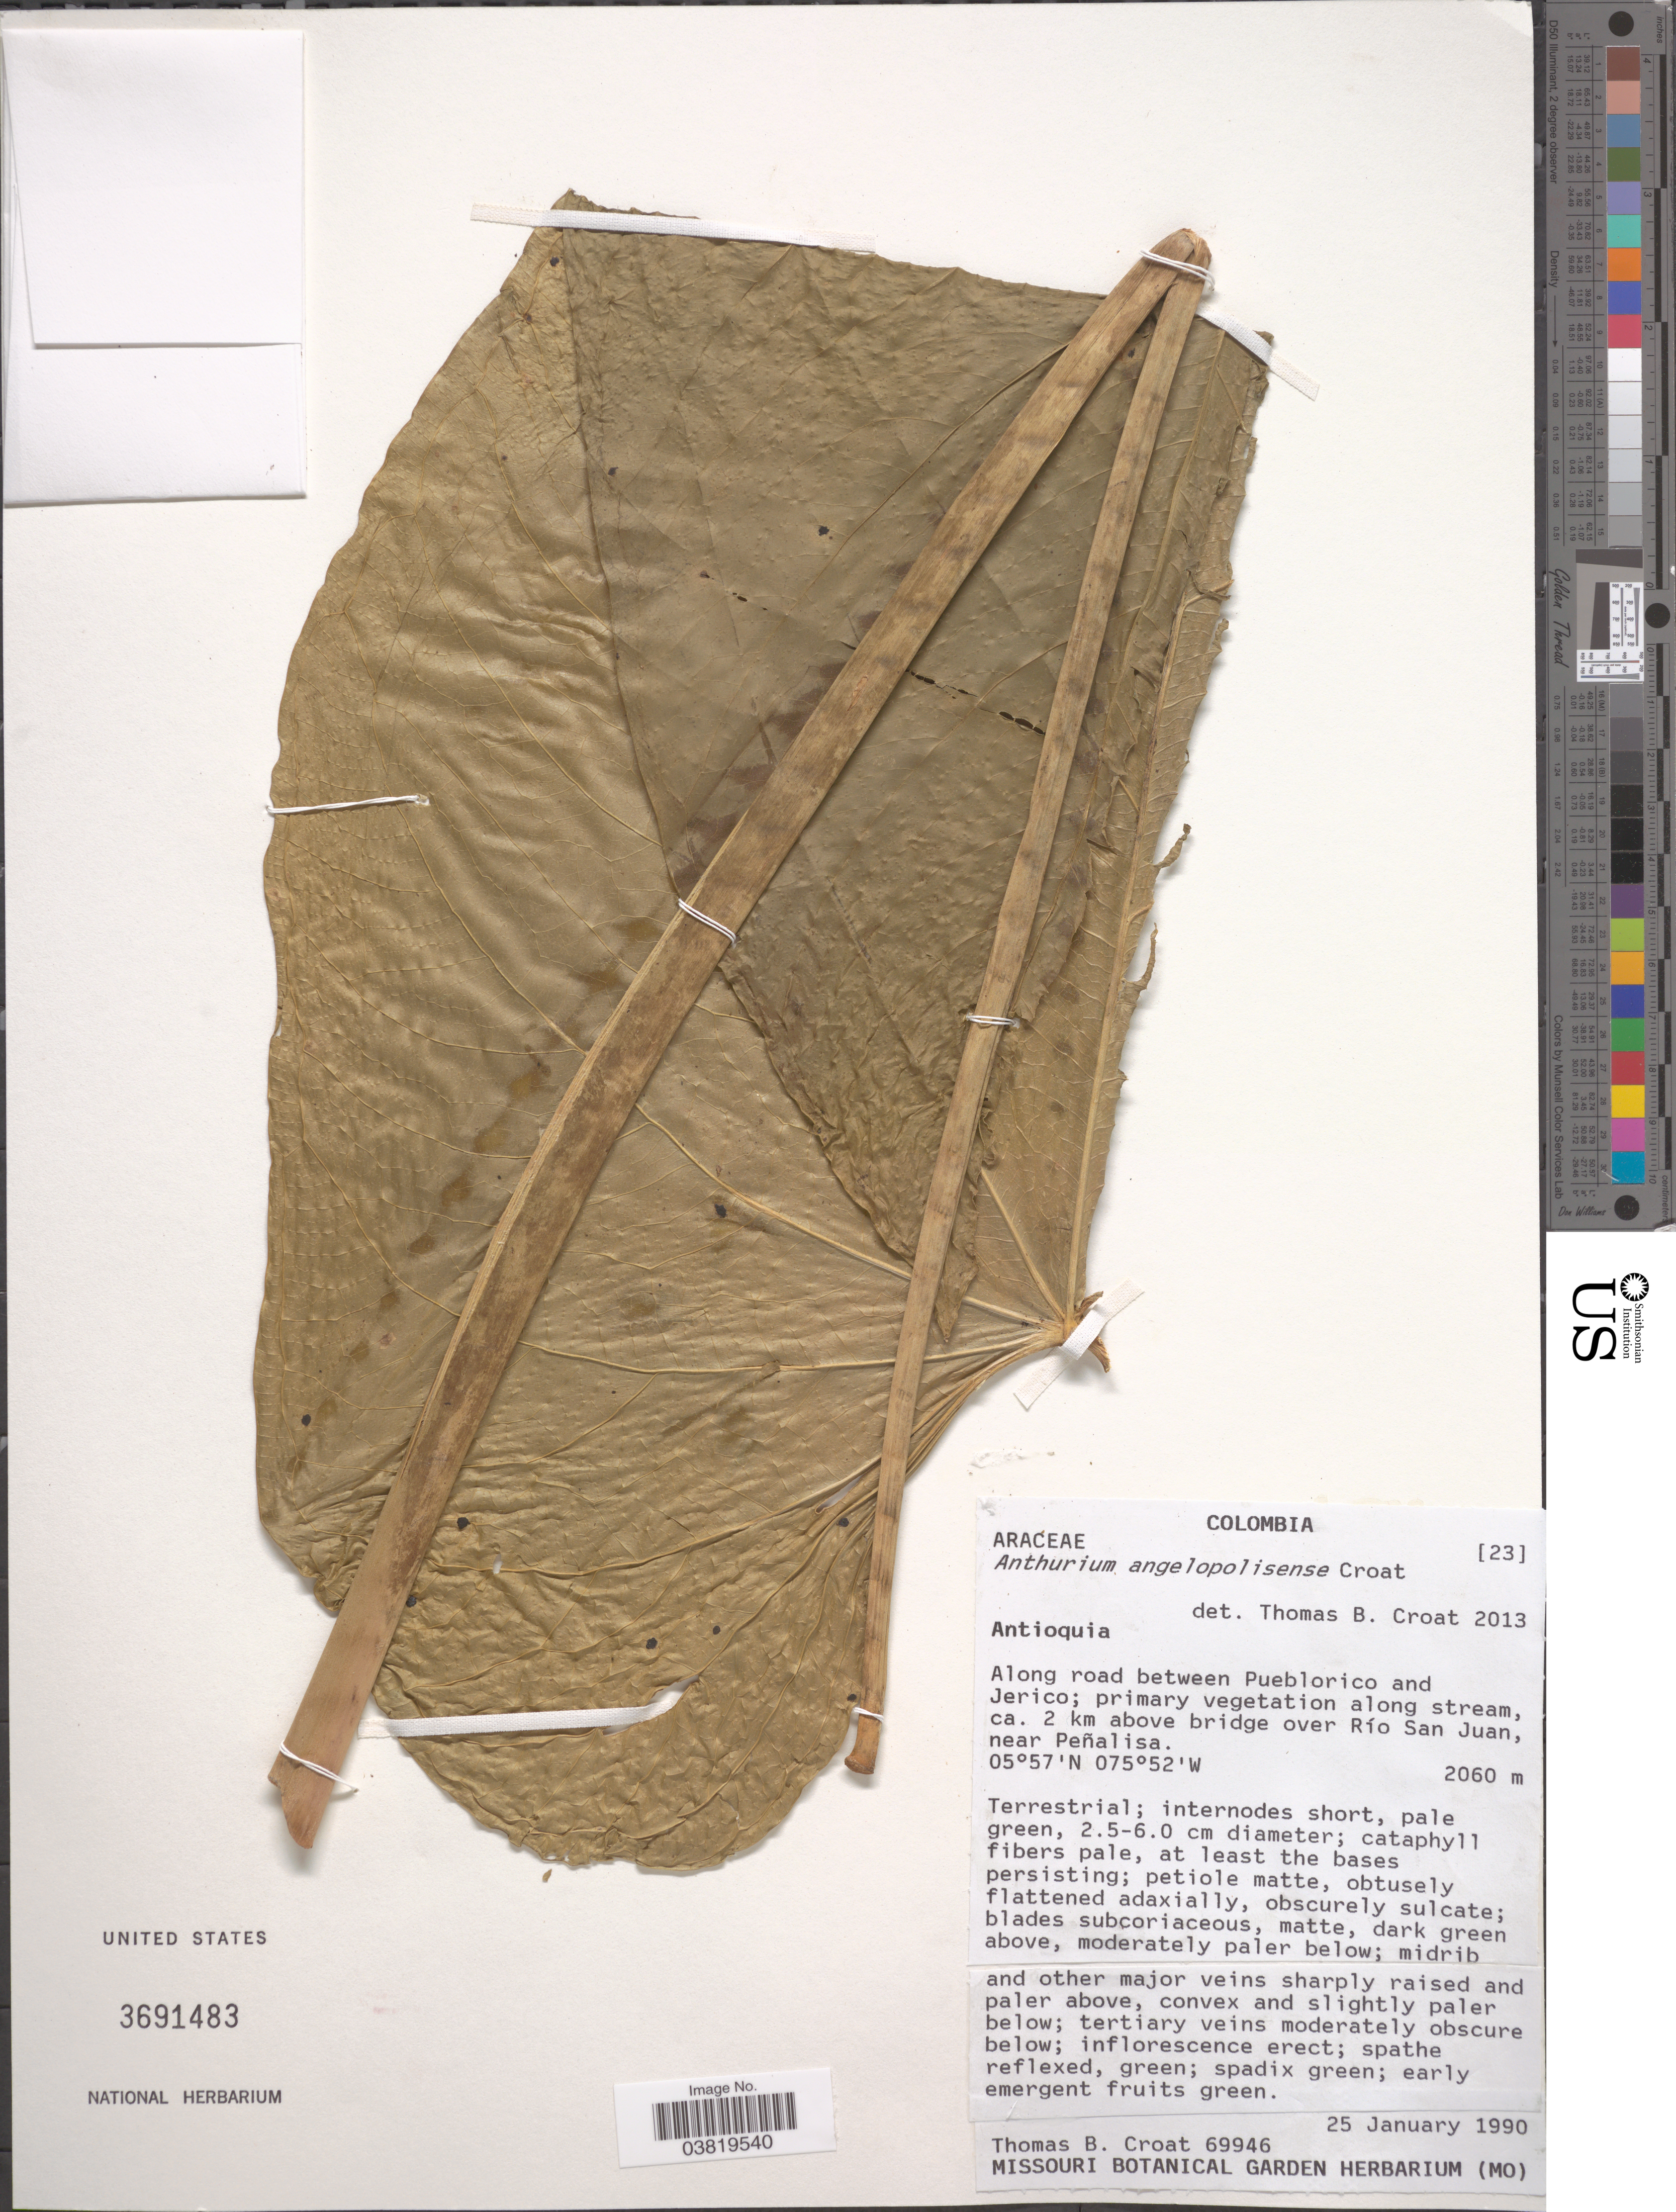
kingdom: Plantae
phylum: Tracheophyta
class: Liliopsida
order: Alismatales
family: Araceae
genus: Anthurium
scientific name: Anthurium angelopolisense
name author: Croat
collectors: T. B. Croat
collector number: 69946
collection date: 1990-01-25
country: Colombia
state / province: Antioquia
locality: Along road between Pueblorico and Jerico; ca. 2 km above bridge over Río San Juan, near Peñalisa.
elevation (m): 2060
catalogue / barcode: US 3691483